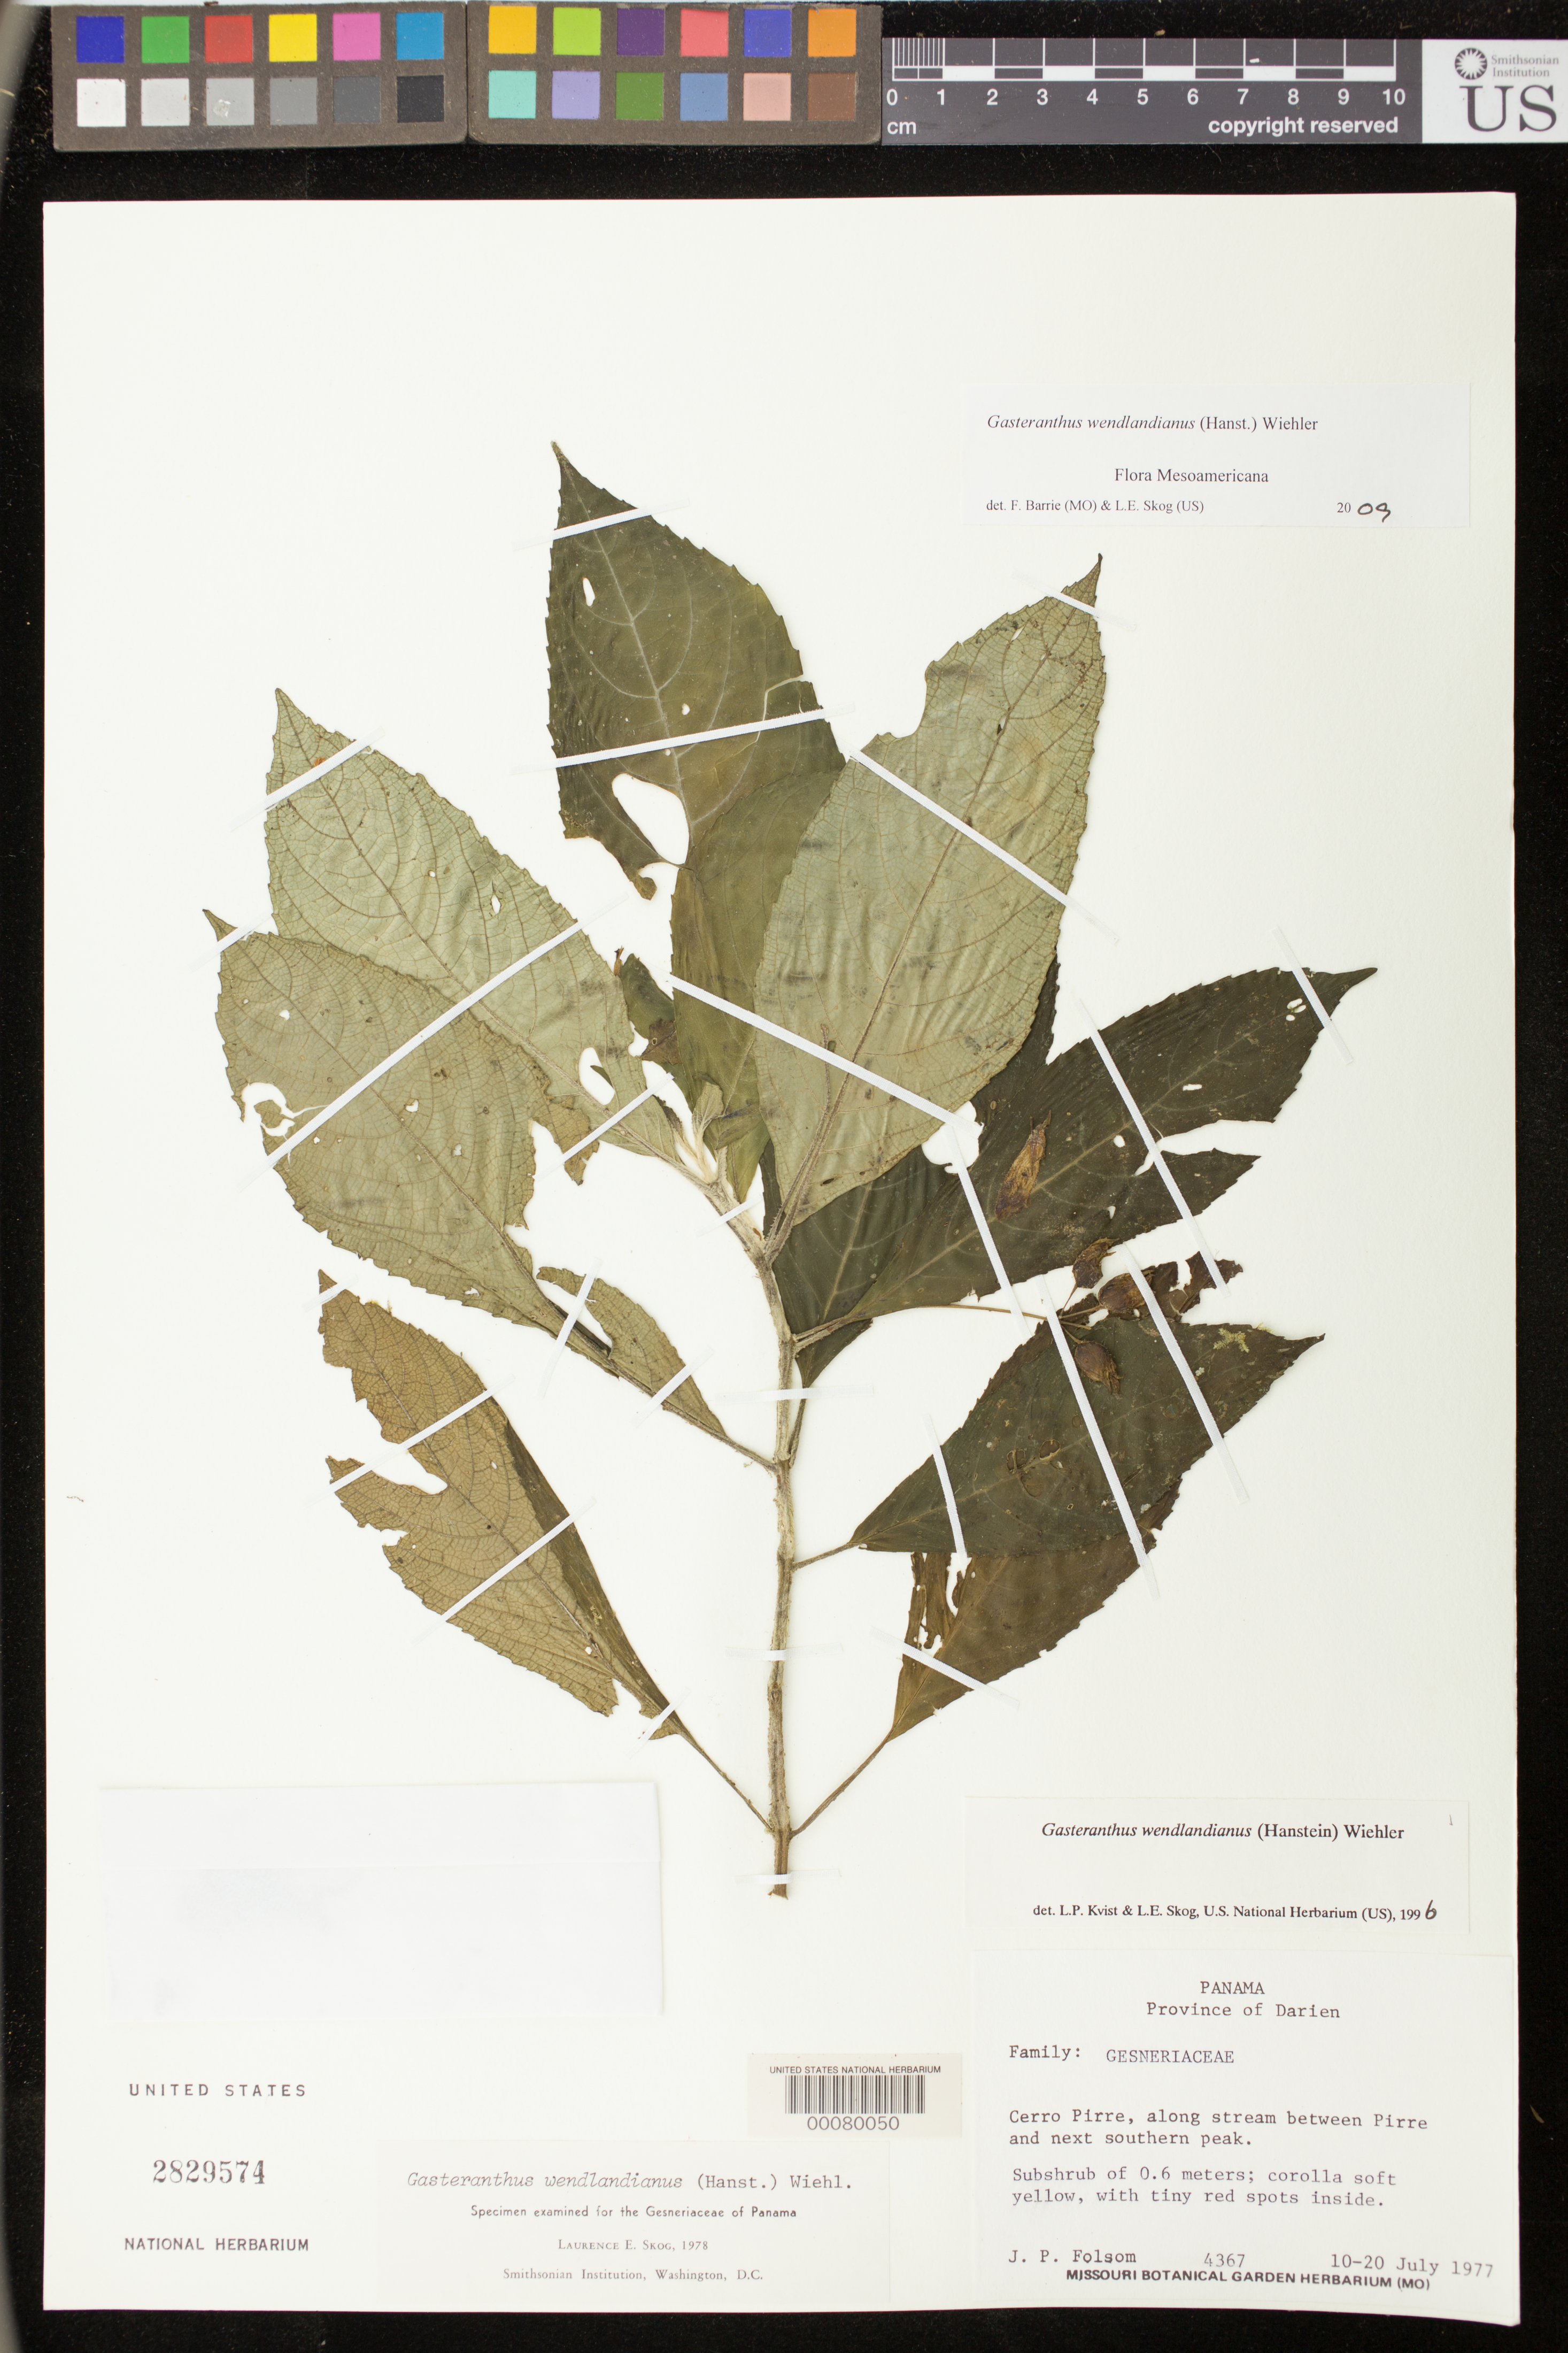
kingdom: Plantae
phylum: Tracheophyta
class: Magnoliopsida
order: Lamiales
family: Gesneriaceae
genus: Gasteranthus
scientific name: Gasteranthus wendlandianus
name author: (Hanst.) Wiehler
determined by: Skog, Laurence E.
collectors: J. P. Folsom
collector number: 4367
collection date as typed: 10-20 Jul 1977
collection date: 1977-07-10/1977-07-20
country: Panama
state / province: Darién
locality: Cerro Pirre, between Pirre and next southern peak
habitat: Along stream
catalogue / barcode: US 2829547